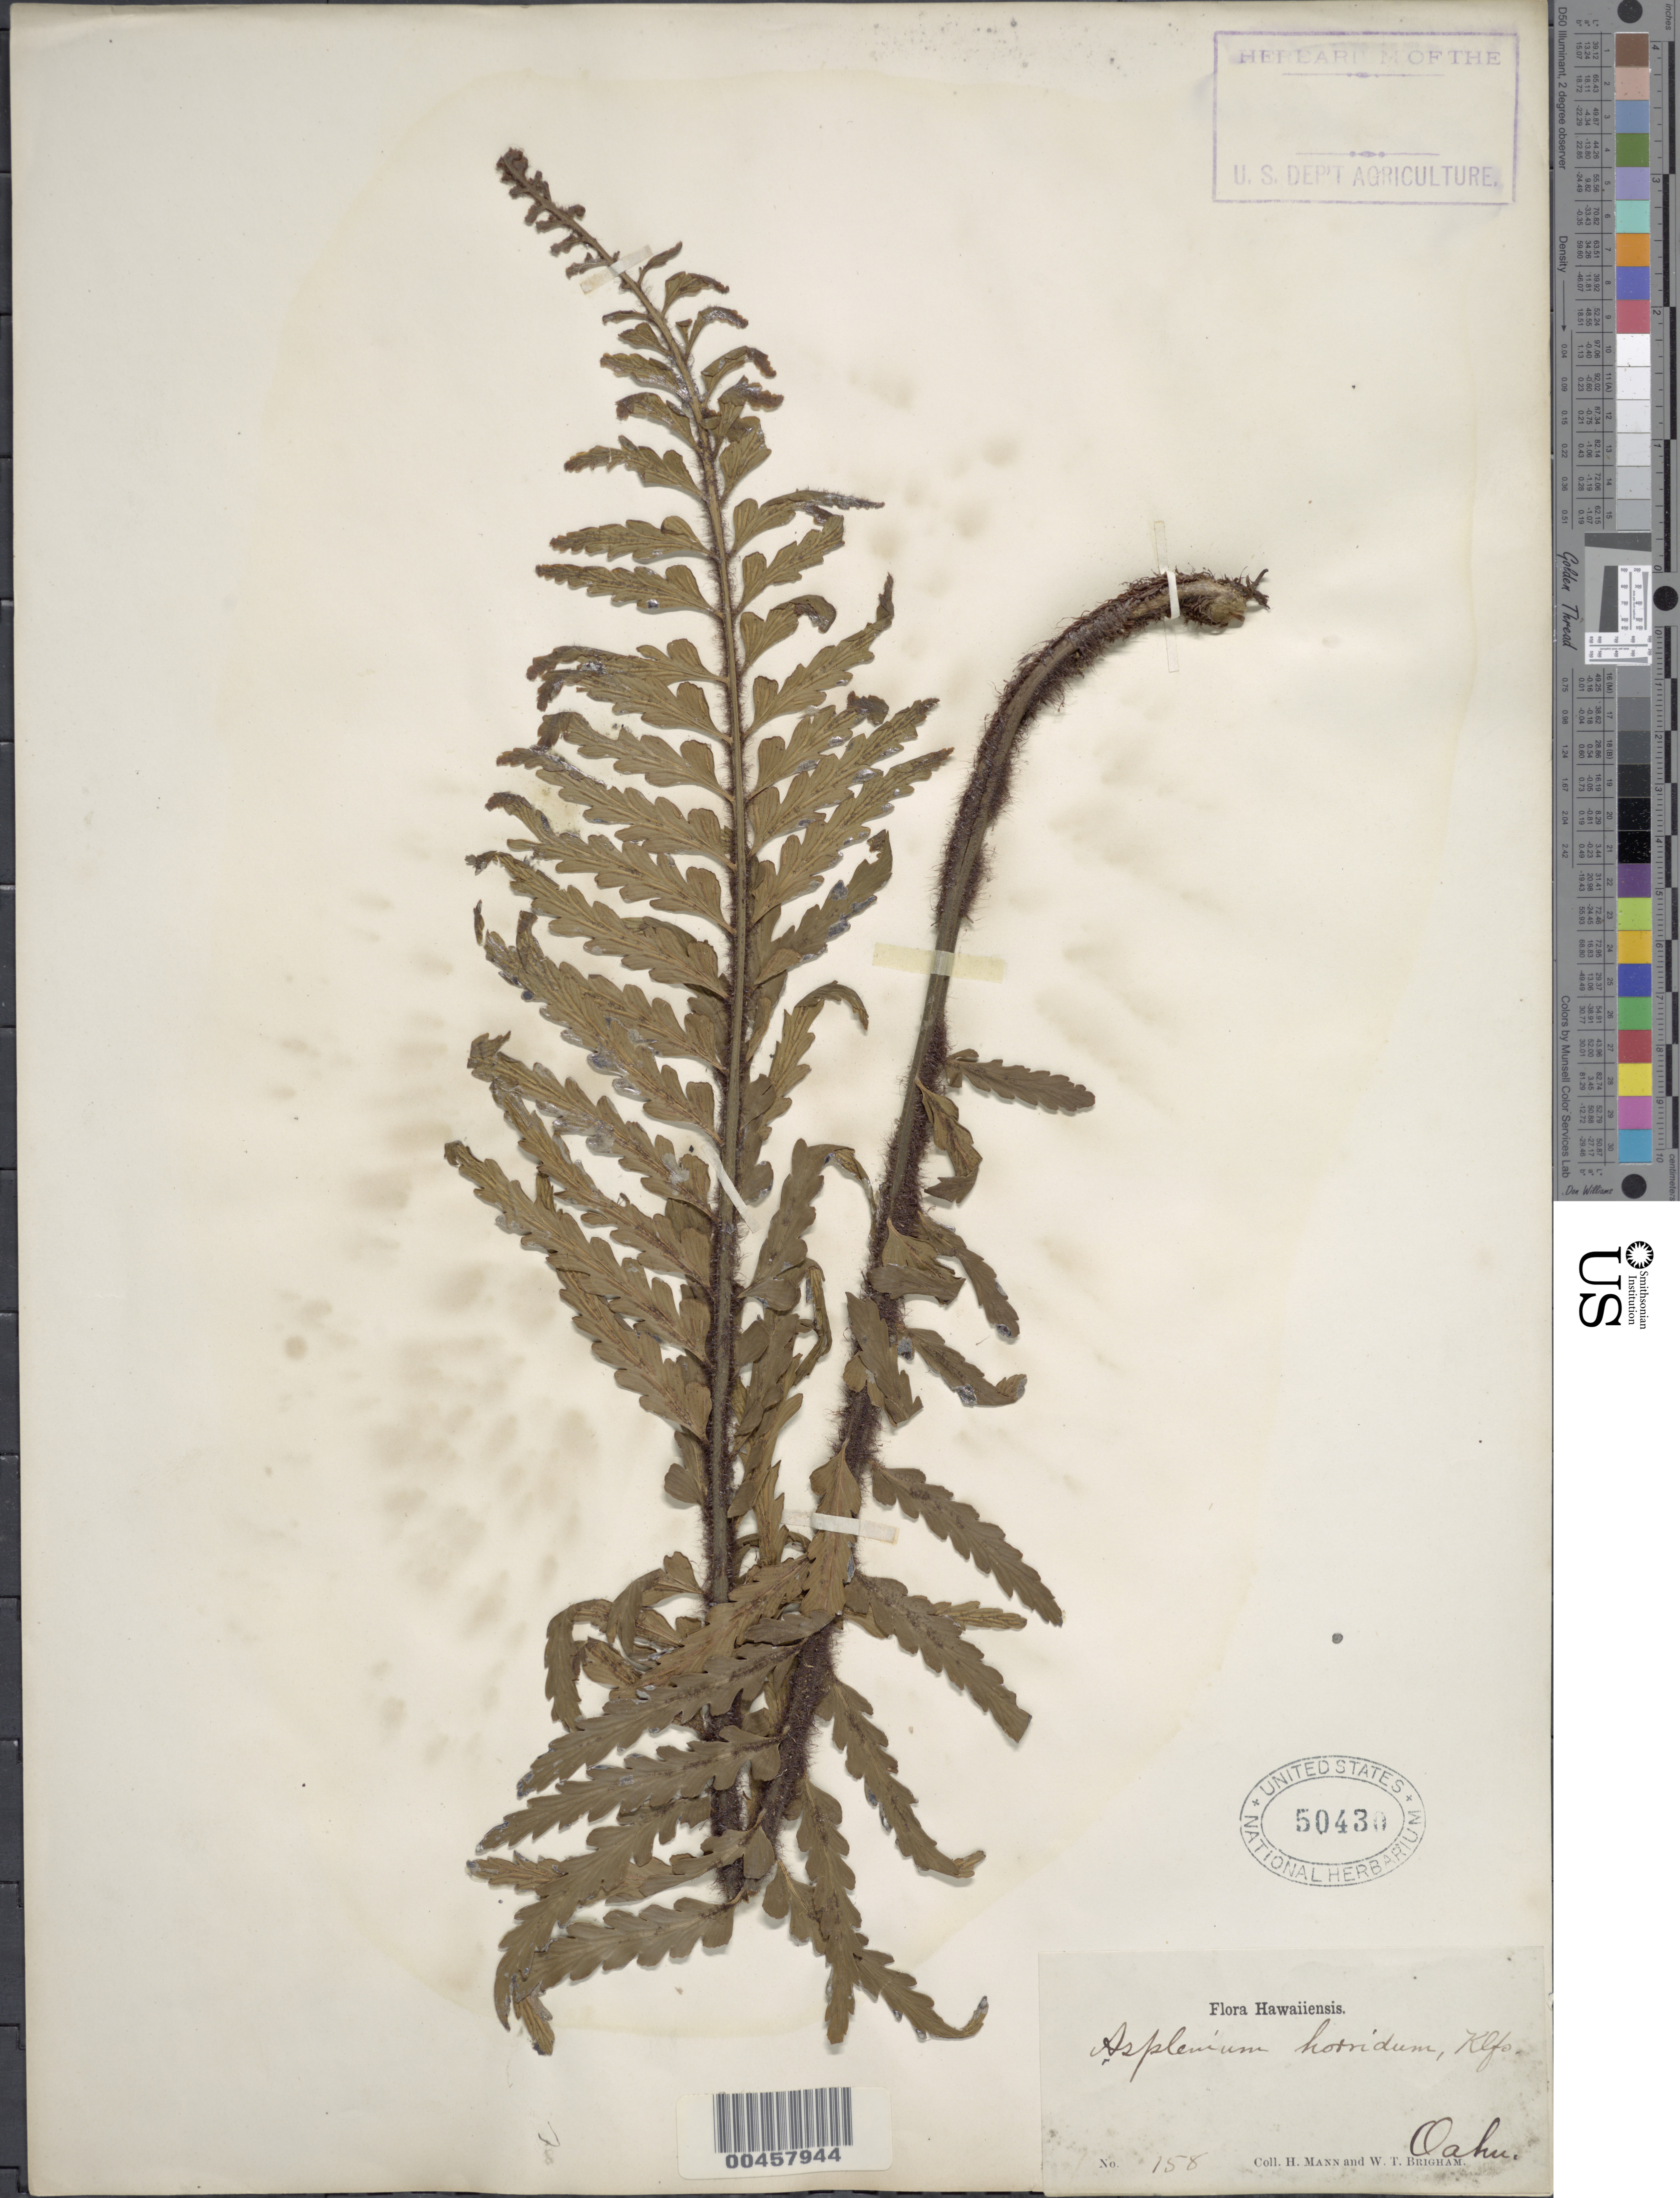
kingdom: Plantae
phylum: Tracheophyta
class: Polypodiopsida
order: Polypodiales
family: Aspleniaceae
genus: Asplenium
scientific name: Asplenium horridum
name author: Kaulf.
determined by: Wagner, W. L., (BOT), Smithsonian Institution - National Museum of Natural History (UNITED STATES)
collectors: H. Mann & W. T. Brigham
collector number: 158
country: United States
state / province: Hawaii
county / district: Honolulu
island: Oahu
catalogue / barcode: US 50430